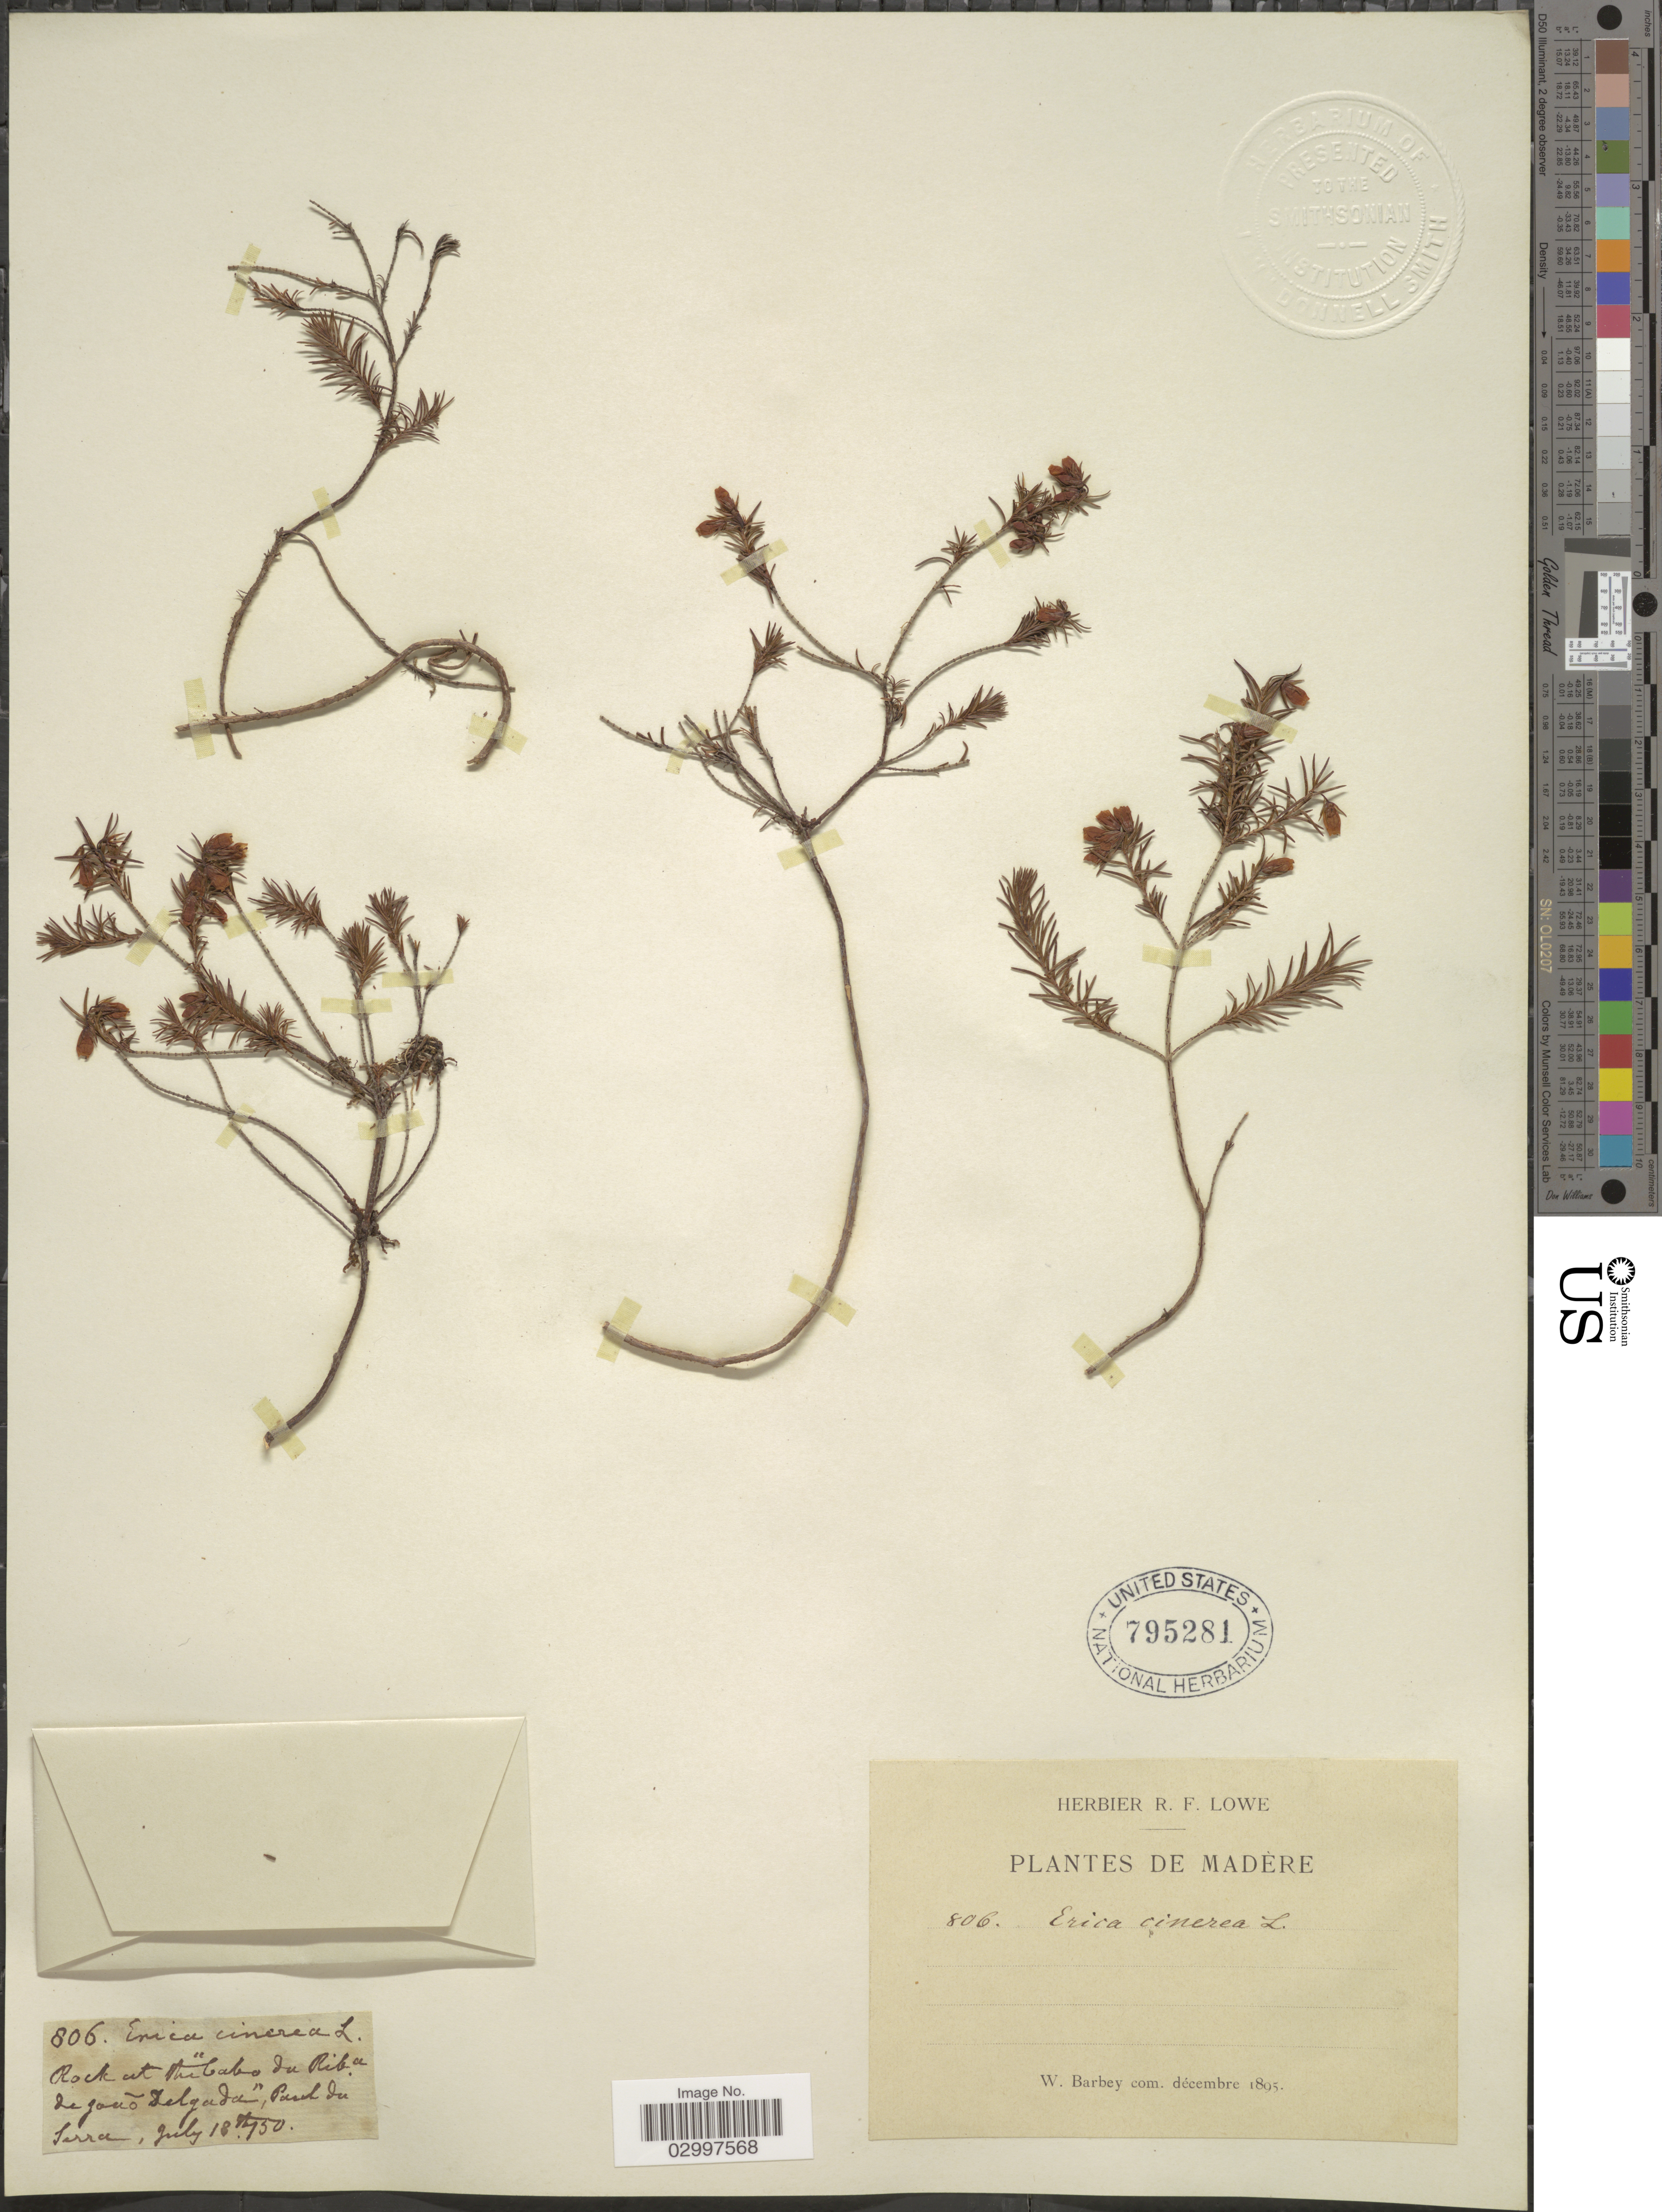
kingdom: Plantae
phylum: Tracheophyta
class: Magnoliopsida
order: Ericales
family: Ericaceae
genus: Erica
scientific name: Erica cinerea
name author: L.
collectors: ex herb. R. F. Lowe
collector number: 806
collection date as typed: Transcribed d/m/y: 18/7/50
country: Portugal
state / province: Madeira (Aut. Reg.)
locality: Pond [interpreted] du Serra. Madère.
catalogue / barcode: US 795281